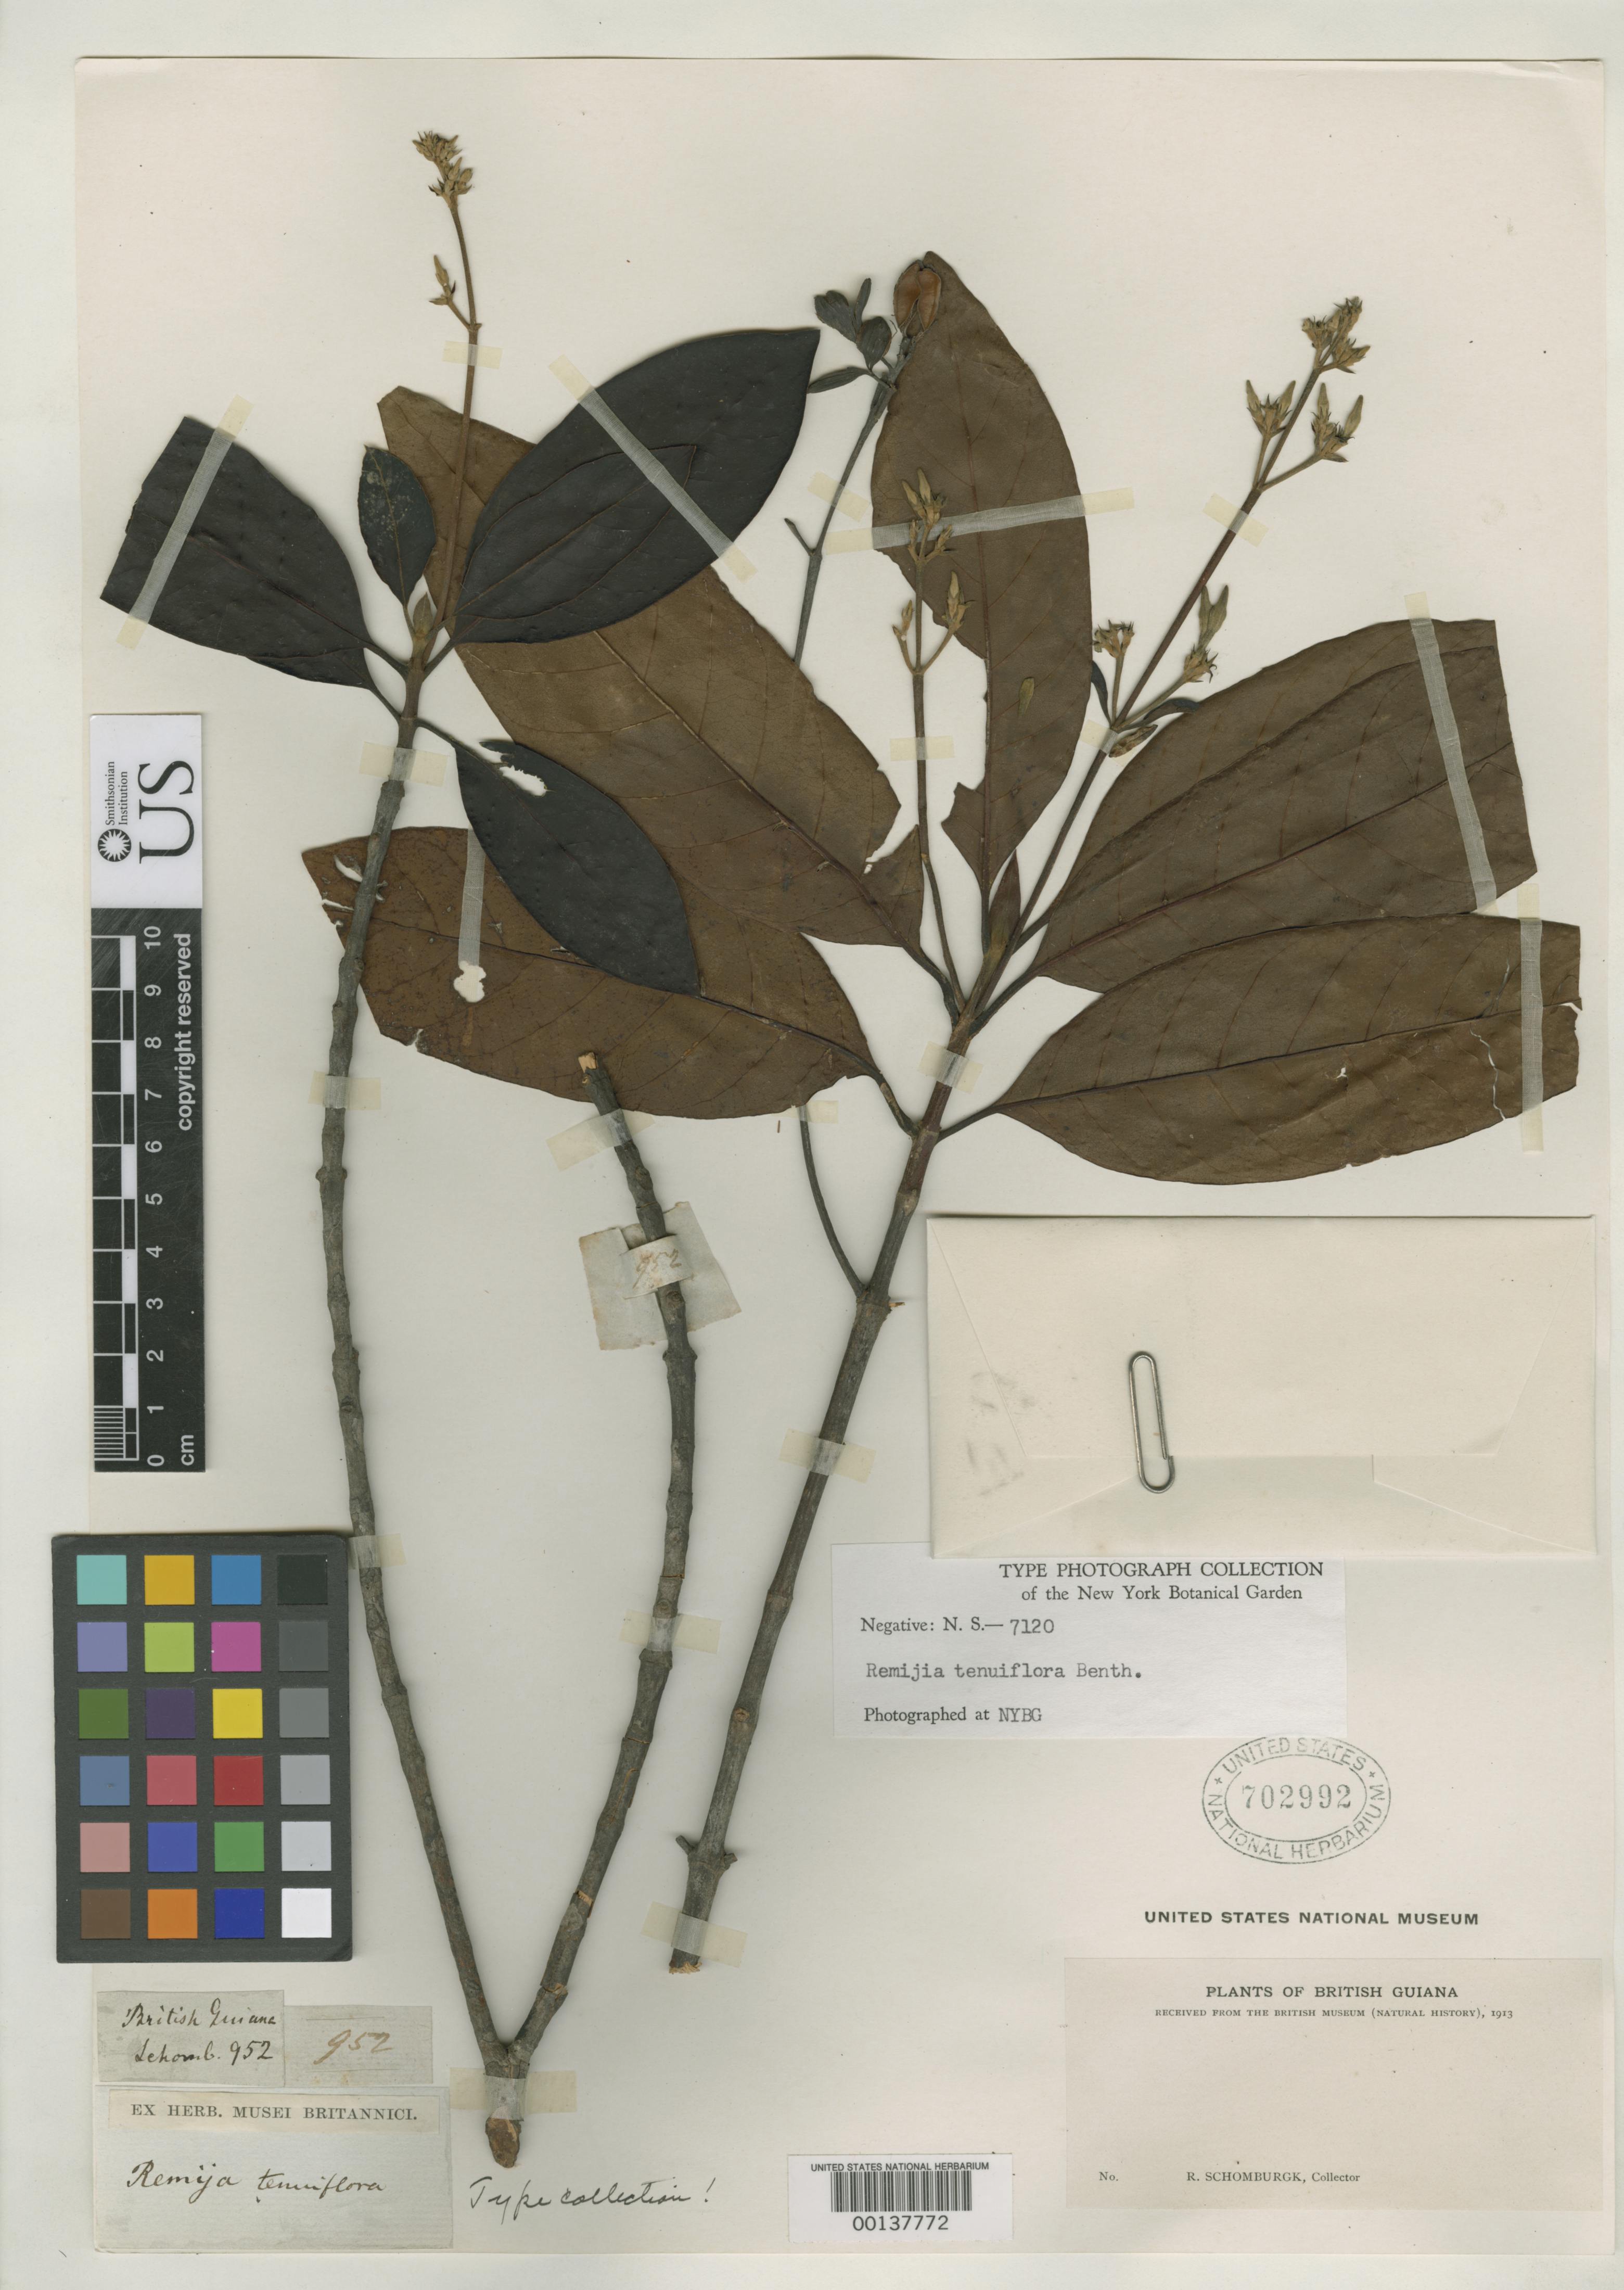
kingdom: Plantae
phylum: Tracheophyta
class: Magnoliopsida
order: Gentianales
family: Rubiaceae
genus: Remijia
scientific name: Remijia tenuiflora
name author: Benth.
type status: Isotype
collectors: M. R. Schomburgk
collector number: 952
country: Guyana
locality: Barcellos on the Rio Negro.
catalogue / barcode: US 702992